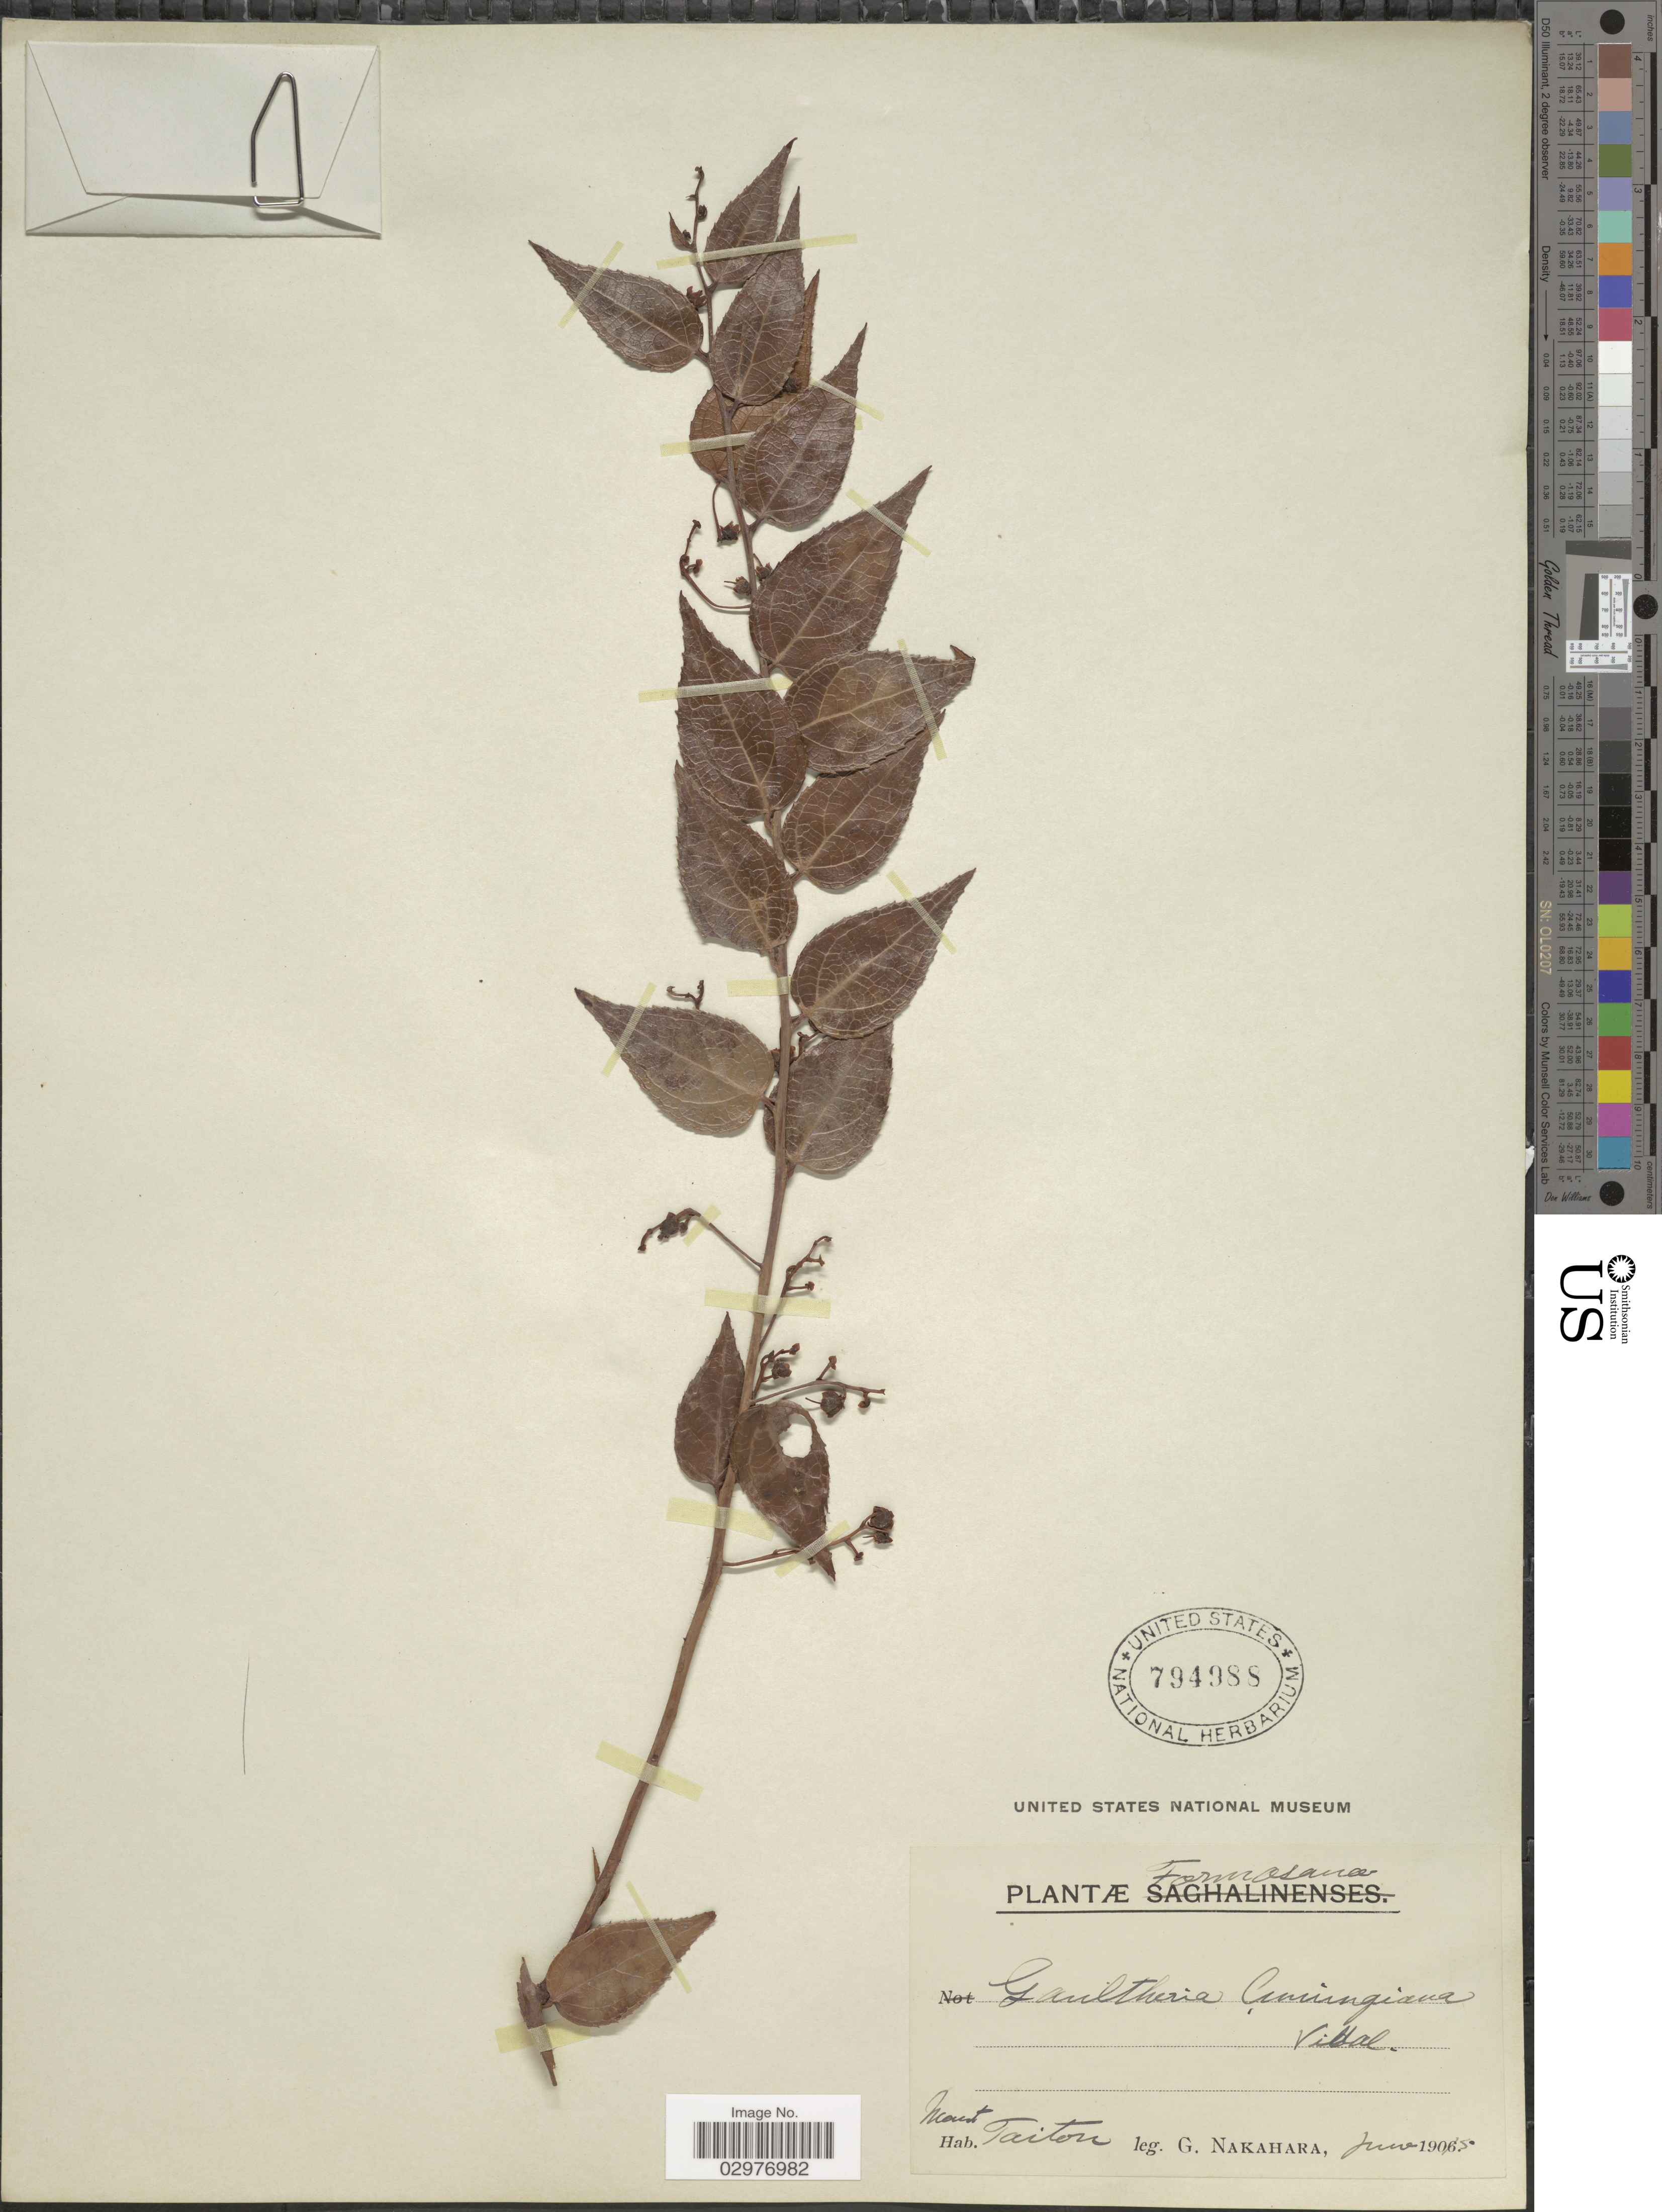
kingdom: Plantae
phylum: Tracheophyta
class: Magnoliopsida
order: Ericales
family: Ericaceae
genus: Gaultheria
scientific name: Gaultheria cumingiana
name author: S. Vidal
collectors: G. Nakahara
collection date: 1905-06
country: Taiwan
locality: Formosa. Mount Taiton.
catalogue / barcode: US 794988